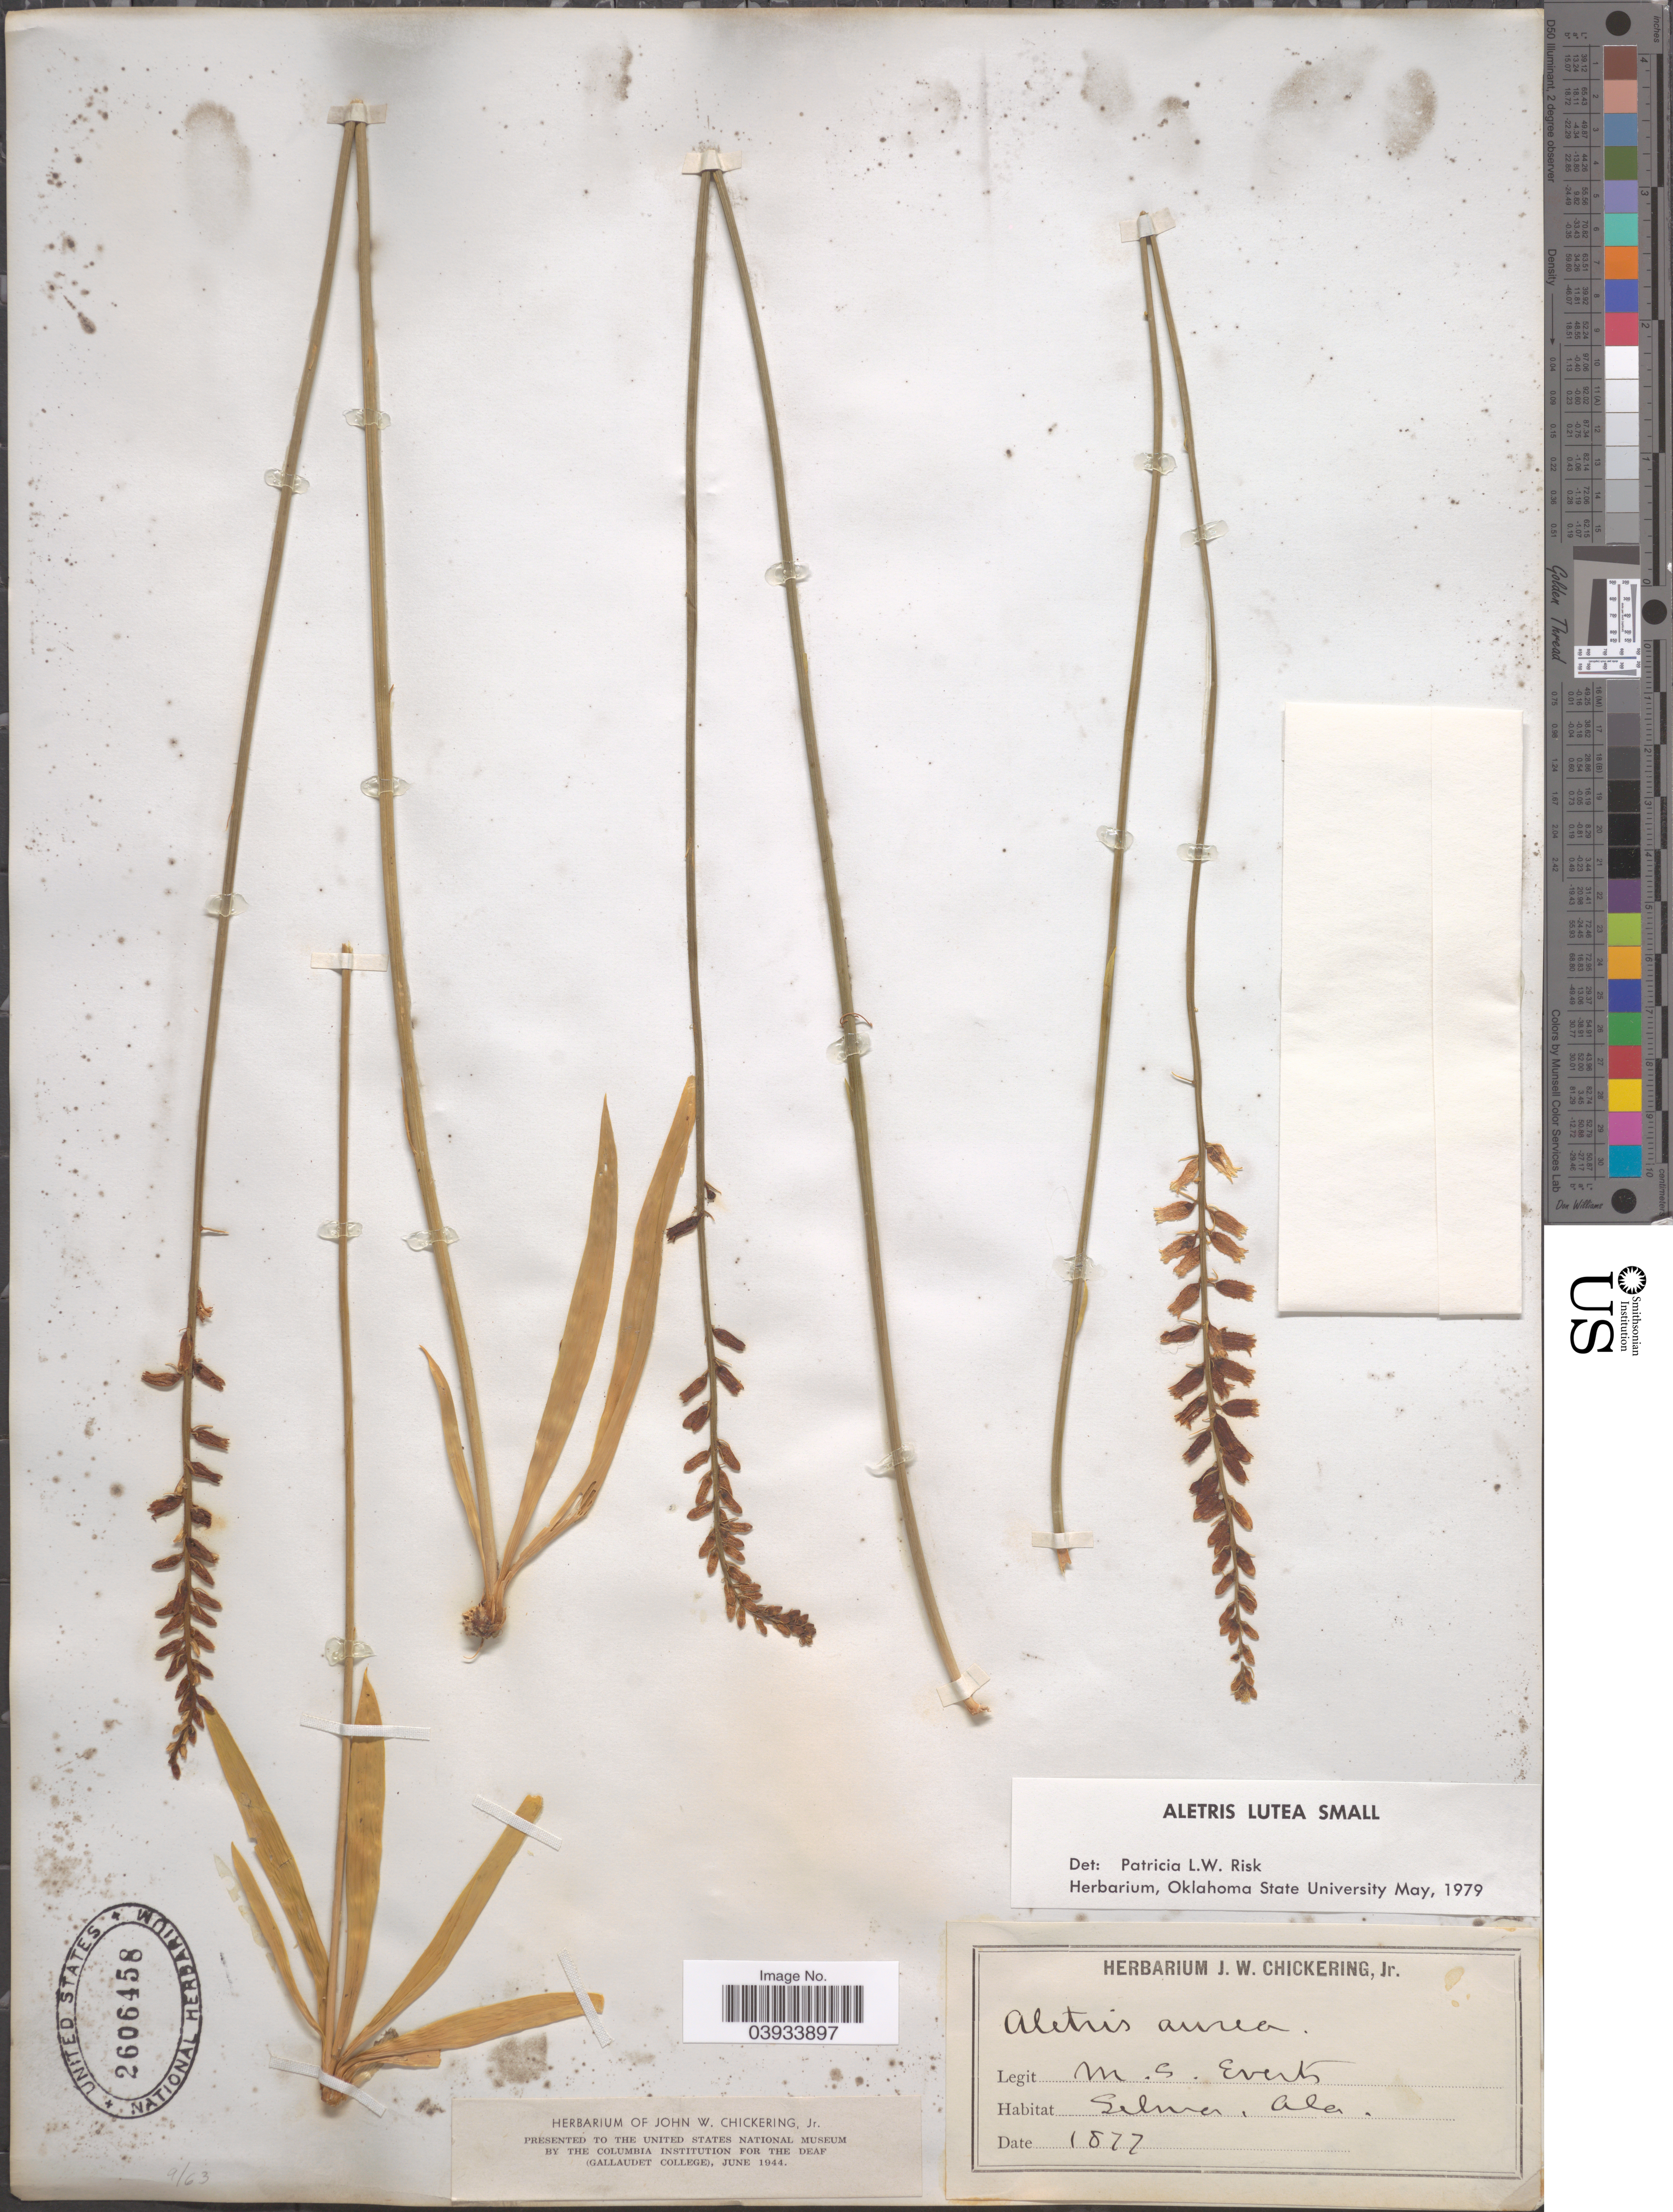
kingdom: Plantae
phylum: Tracheophyta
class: Liliopsida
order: Dioscoreales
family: Nartheciaceae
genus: Aletris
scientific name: Aletris lutea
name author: Small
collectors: ex herb. J.W. Chickering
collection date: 1877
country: United States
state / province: Alabama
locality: M.S. Everts. Selma.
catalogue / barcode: US 2606458